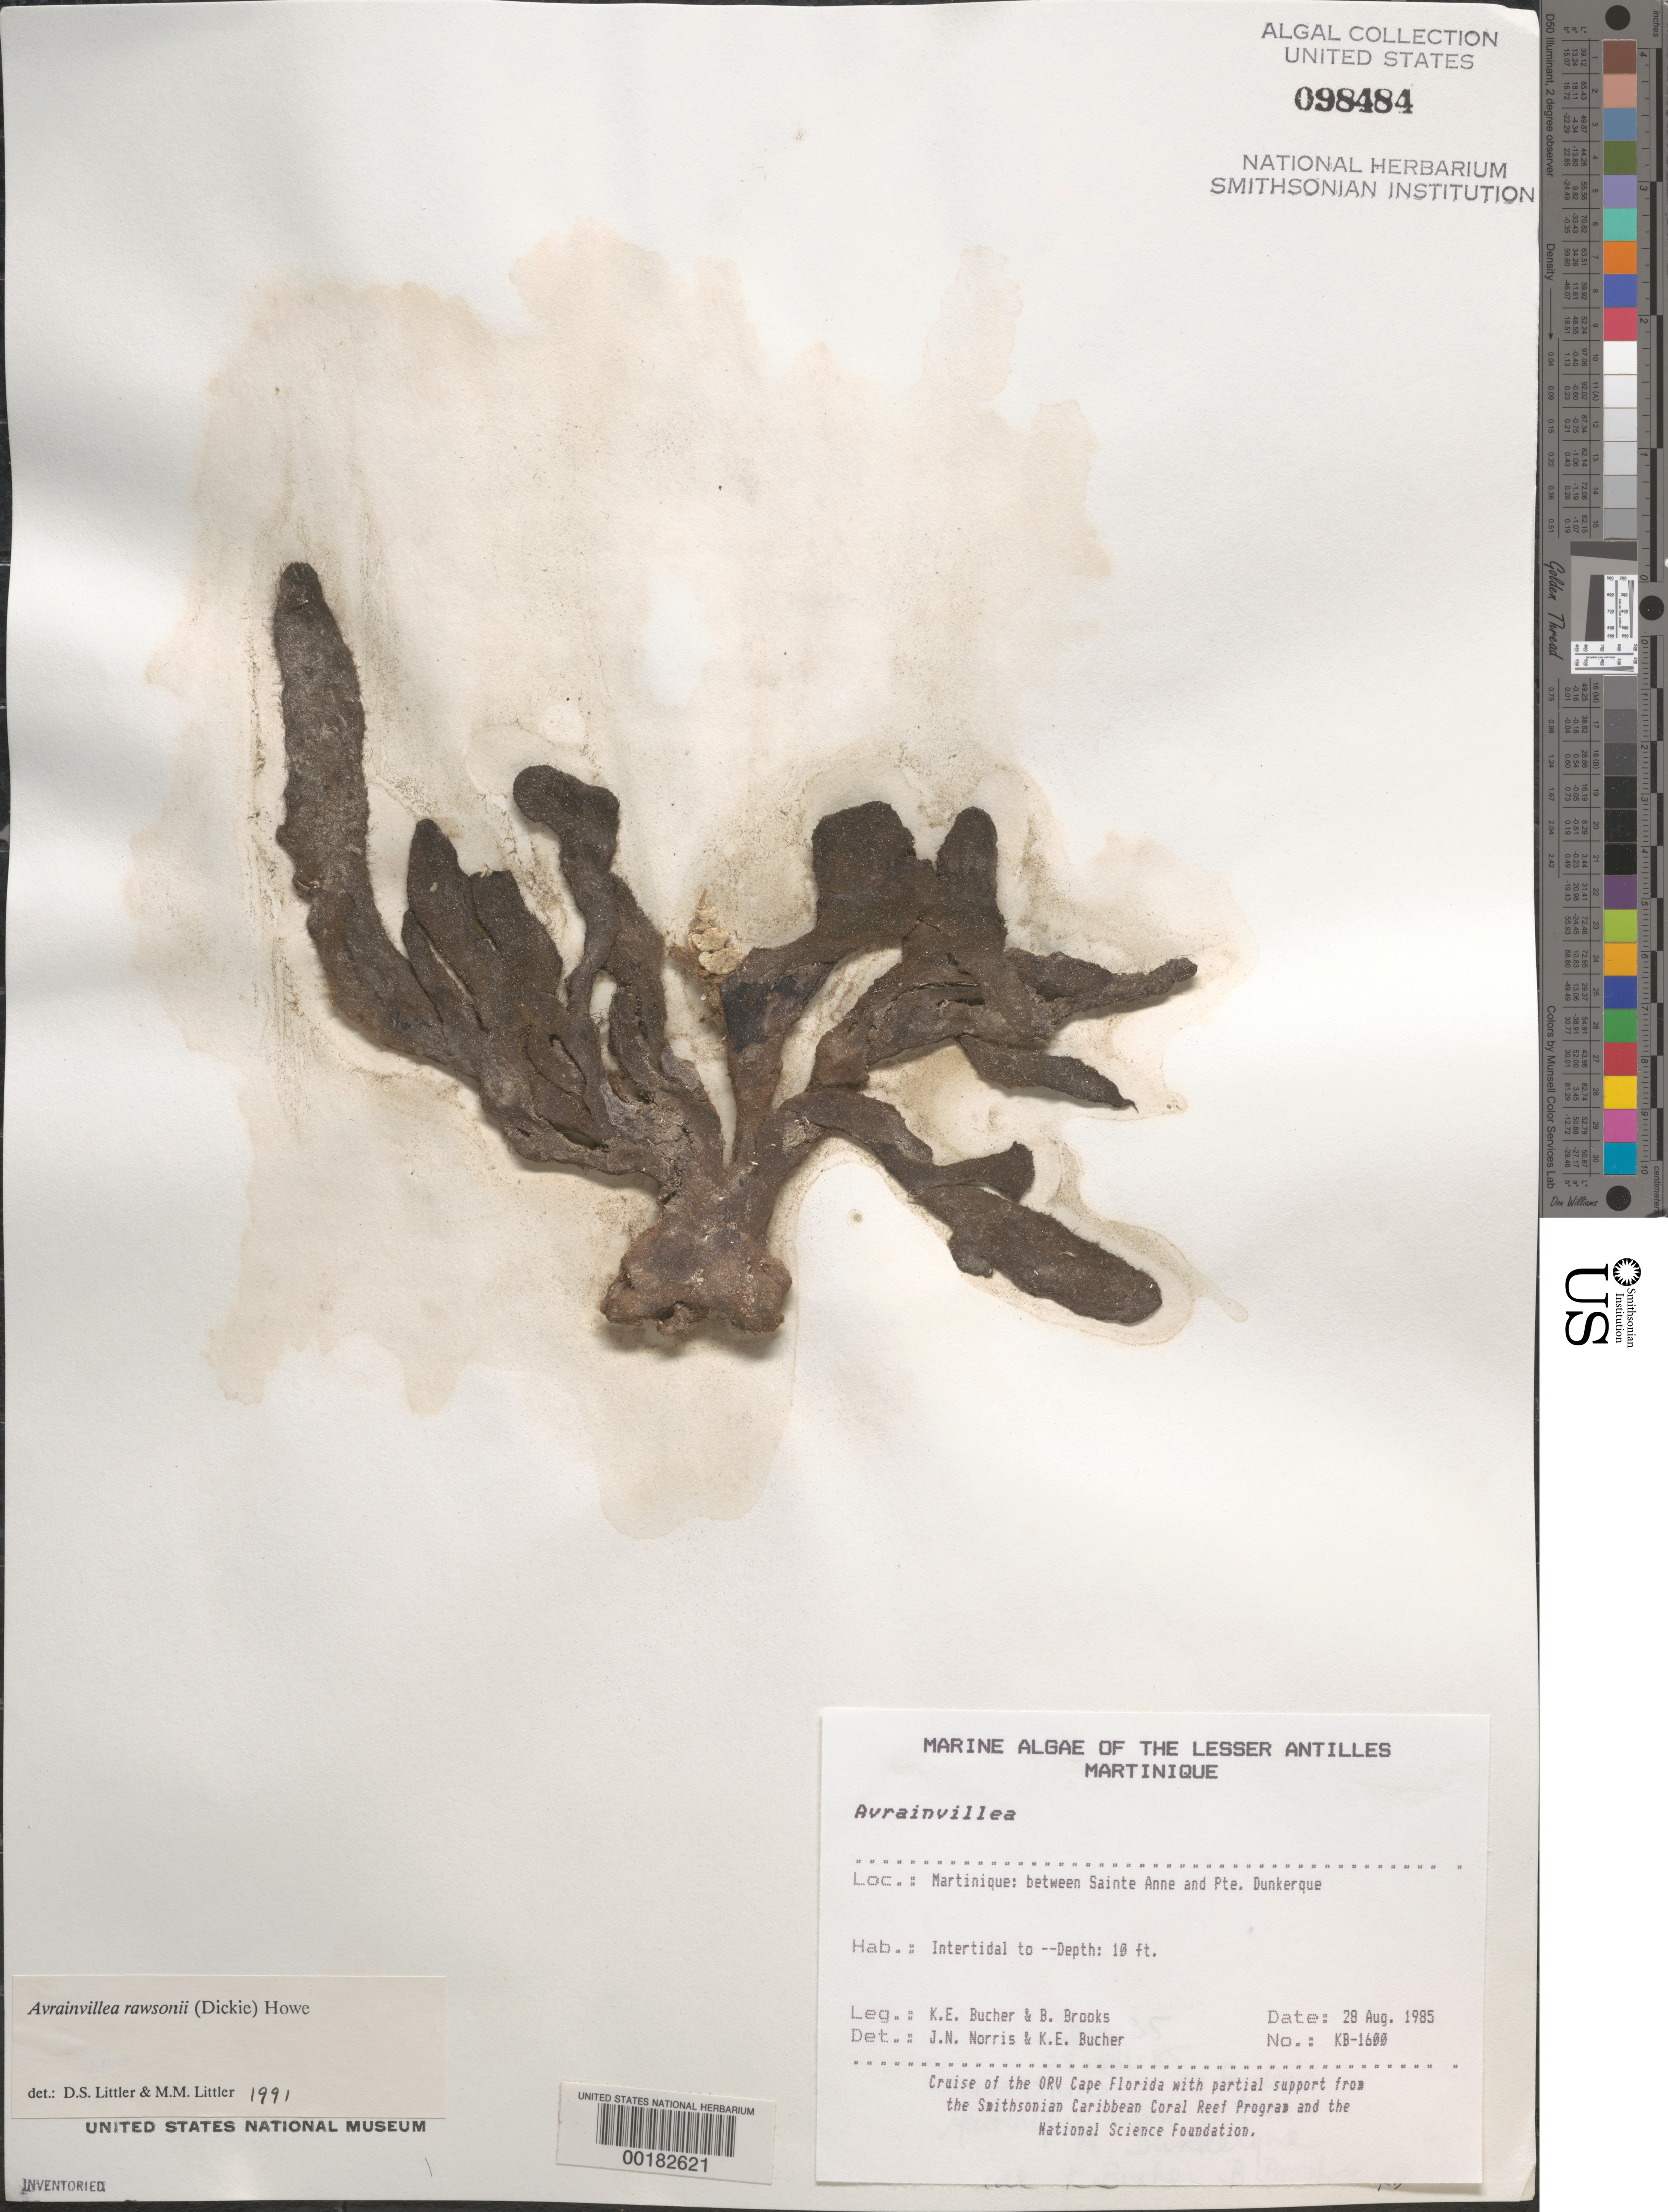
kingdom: Plantae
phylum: Chlorophyta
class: Ulvophyceae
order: Bryopsidales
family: Dichotomosiphonaceae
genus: Avrainvillea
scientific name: Avrainvillea rawsonii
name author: (Dickie) M. Howe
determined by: Littler, D. S.; Littler, M. M.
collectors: K. E. Bucher & B. Brooks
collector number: Kb-1600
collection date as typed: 28 Aug 1985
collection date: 1985-08-28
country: Martinique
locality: Between Sainte Anne and Pointe Dunkerque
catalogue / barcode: US 98484